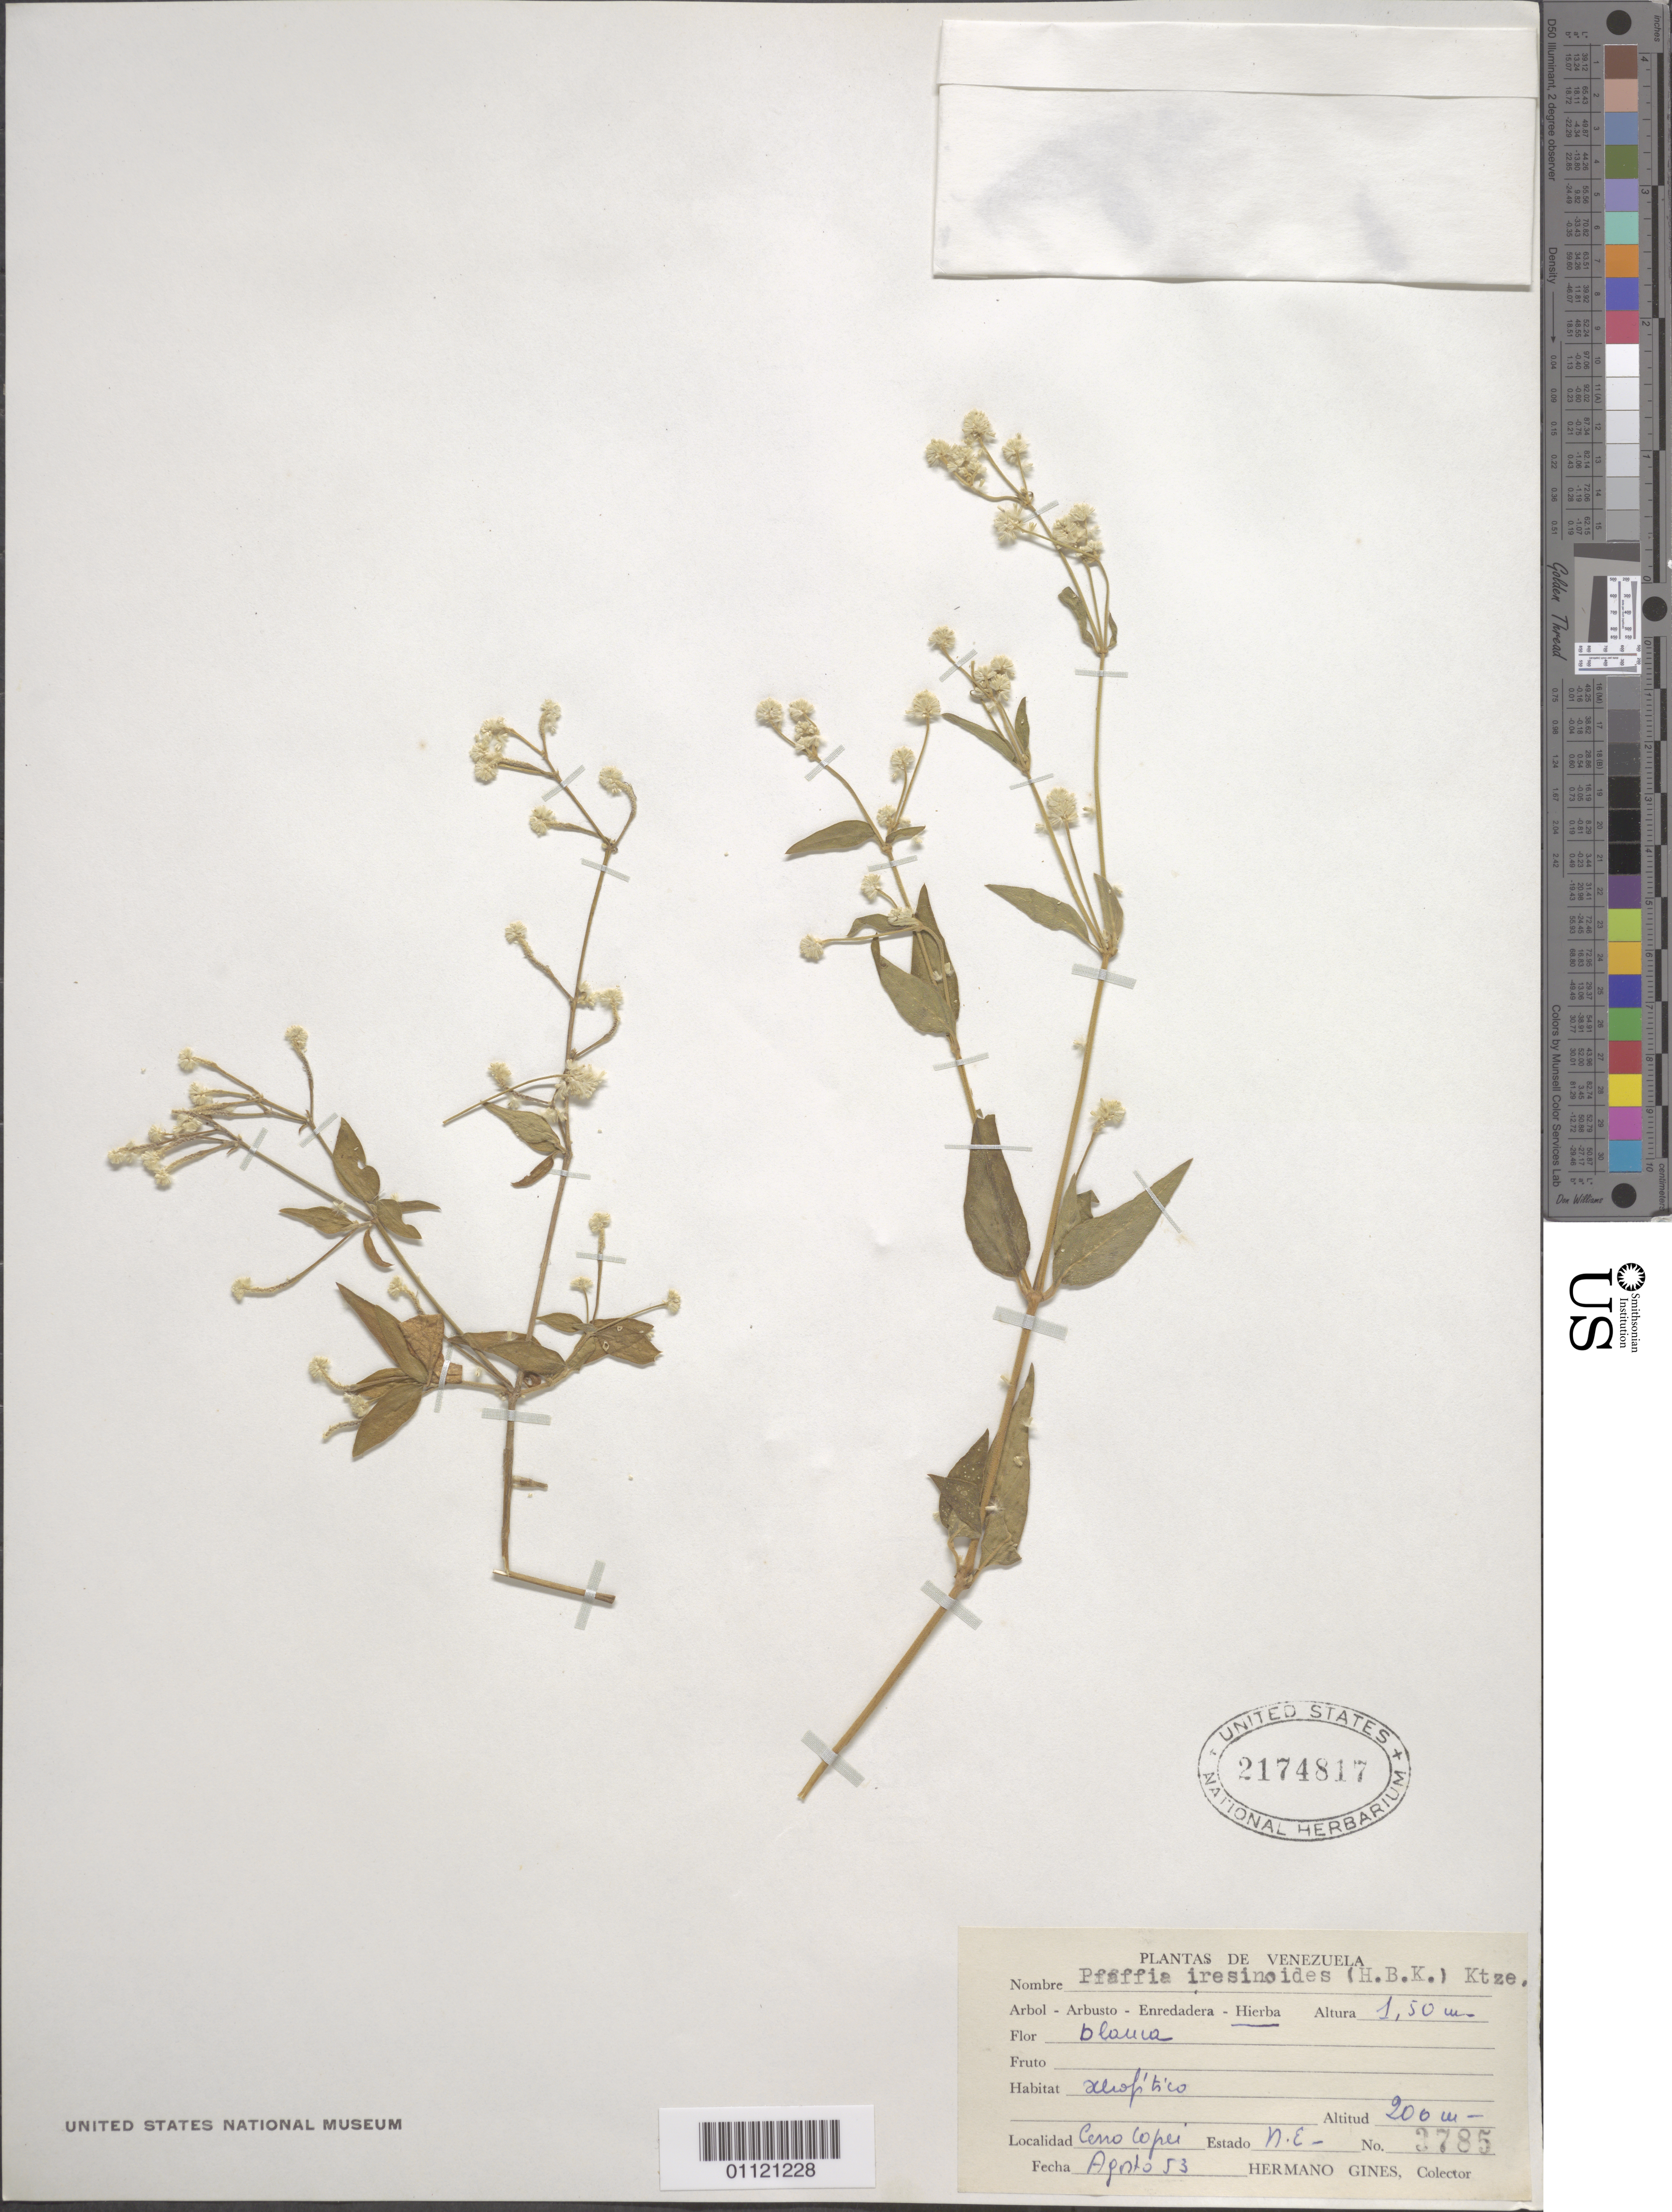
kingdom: Plantae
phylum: Tracheophyta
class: Magnoliopsida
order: Caryophyllales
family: Amaranthaceae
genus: Pfaffia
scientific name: Pfaffia iresinoides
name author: (Kunth) Spreng.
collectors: Bro. Gines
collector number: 3785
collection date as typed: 01 Aug 1953 to 31 Aug 1953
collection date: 1953-08-01/1953-08-31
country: Venezuela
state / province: Nueva Esparta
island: Margarita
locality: Cerro Copei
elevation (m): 200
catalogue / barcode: US 2174817